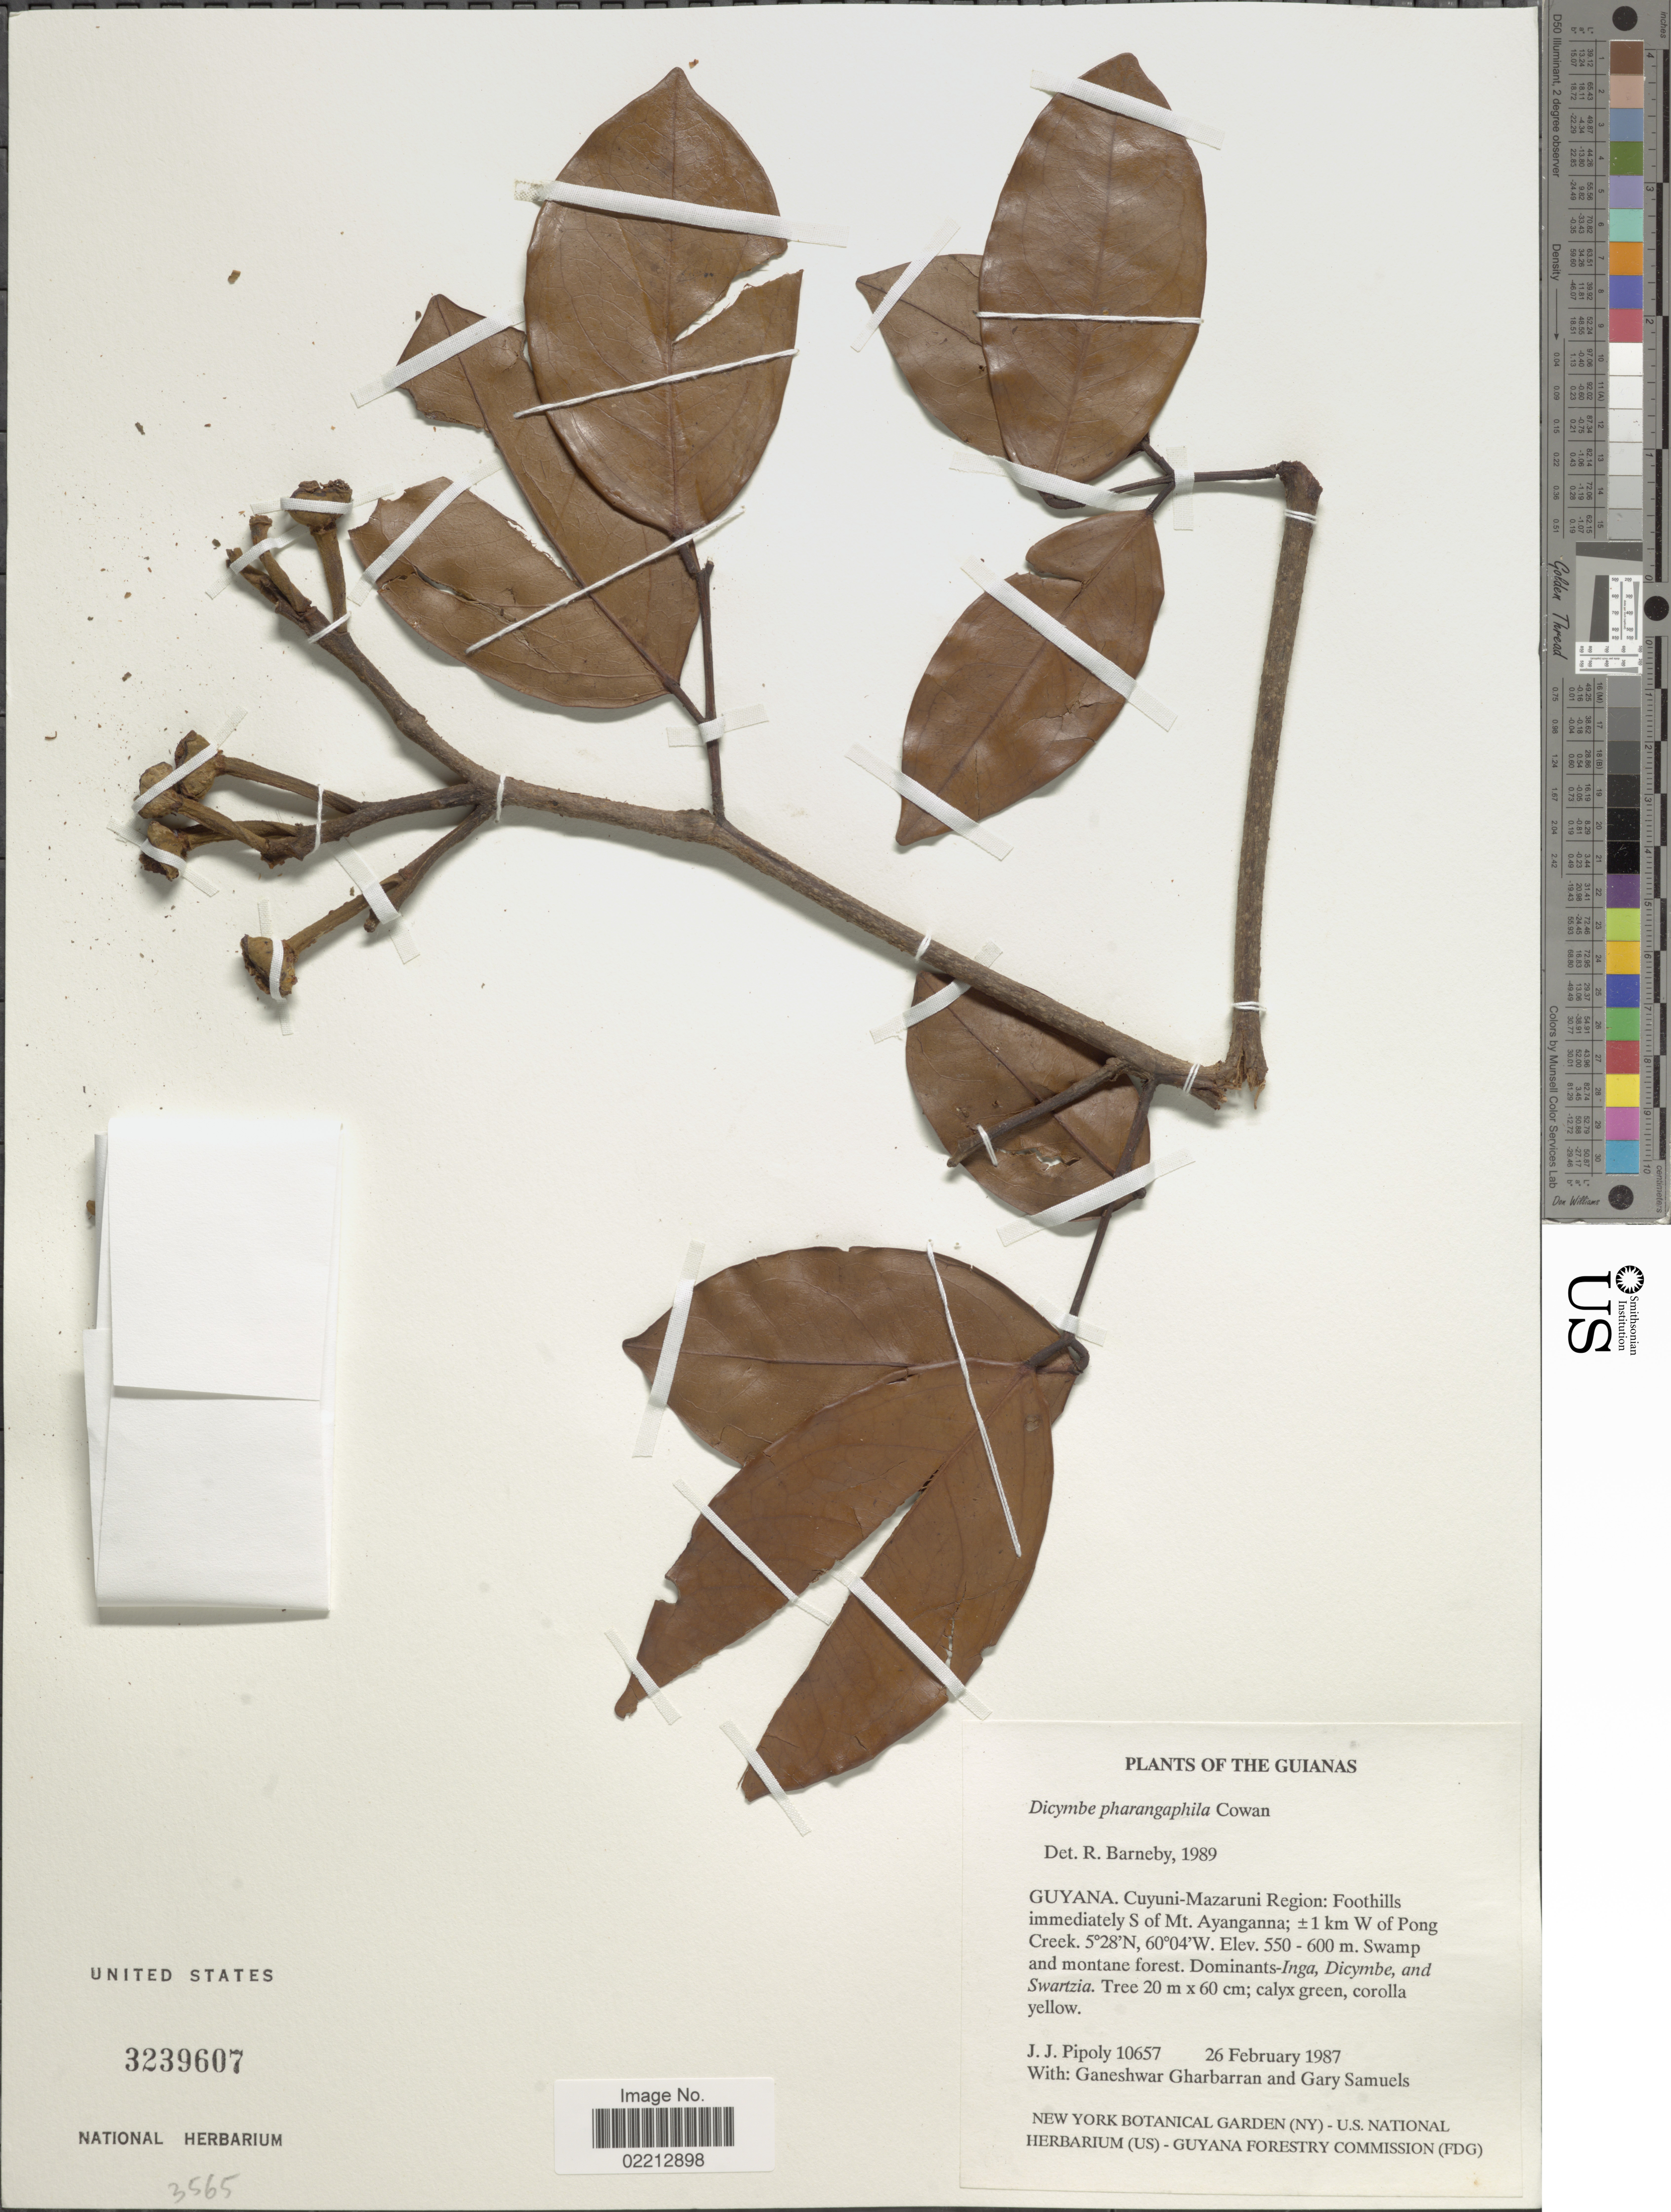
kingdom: Plantae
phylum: Tracheophyta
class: Magnoliopsida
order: Fabales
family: Fabaceae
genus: Dicymbe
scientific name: Dicymbe sp.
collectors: J. J. Pipoly, G. Gharbarran & G. Samuels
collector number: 10657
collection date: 1987-02-26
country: Guyana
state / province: Cuyuni-Mazaruni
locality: Foothills immediately S of Mt. Ayanganna; ± 1 km W of Pong Creek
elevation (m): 550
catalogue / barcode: US 3239607